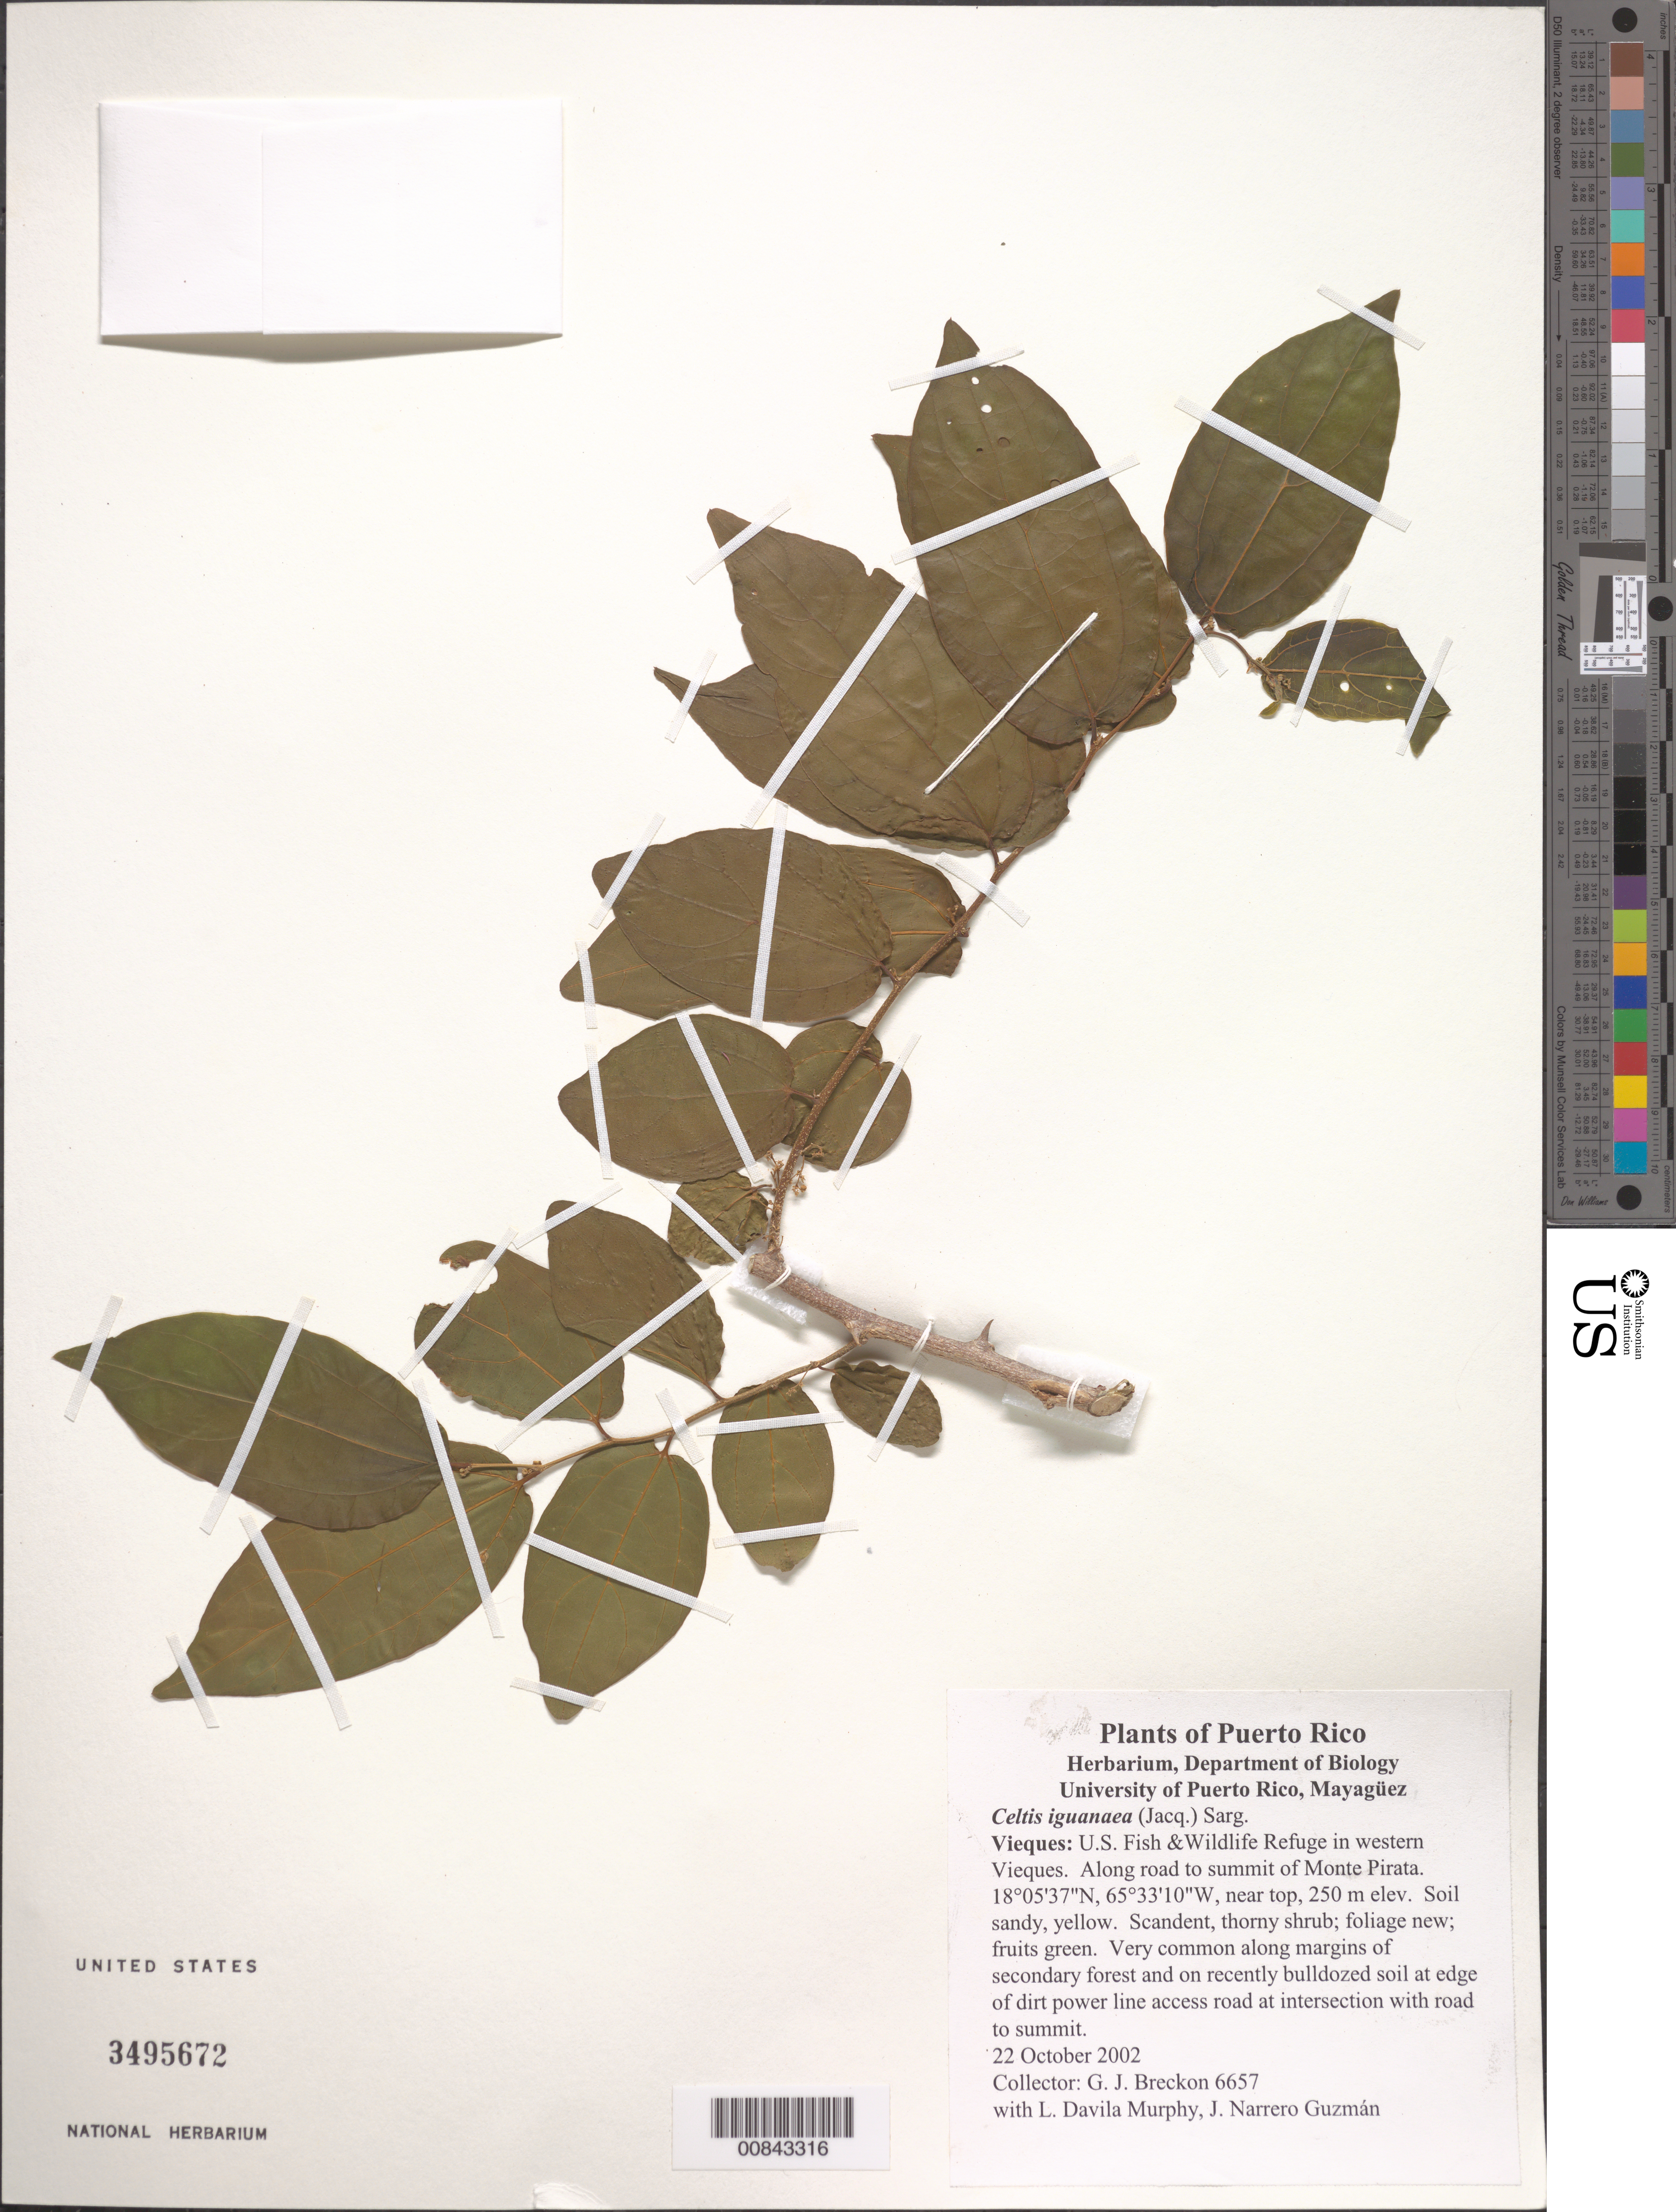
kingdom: Plantae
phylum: Tracheophyta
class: Magnoliopsida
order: Rosales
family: Cannabaceae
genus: Celtis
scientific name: Celtis iguanaea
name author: (Jacq.) Sarg.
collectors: G. Breckon, L. Murphy & J. Narrero Guzmán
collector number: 6657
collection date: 2002-10-22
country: Puerto Rico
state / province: Vieques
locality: U.S. Fish & Wildlife Refuge in western Vieques. Along road to summit of Monte Pirata.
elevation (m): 250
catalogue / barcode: US 3495672